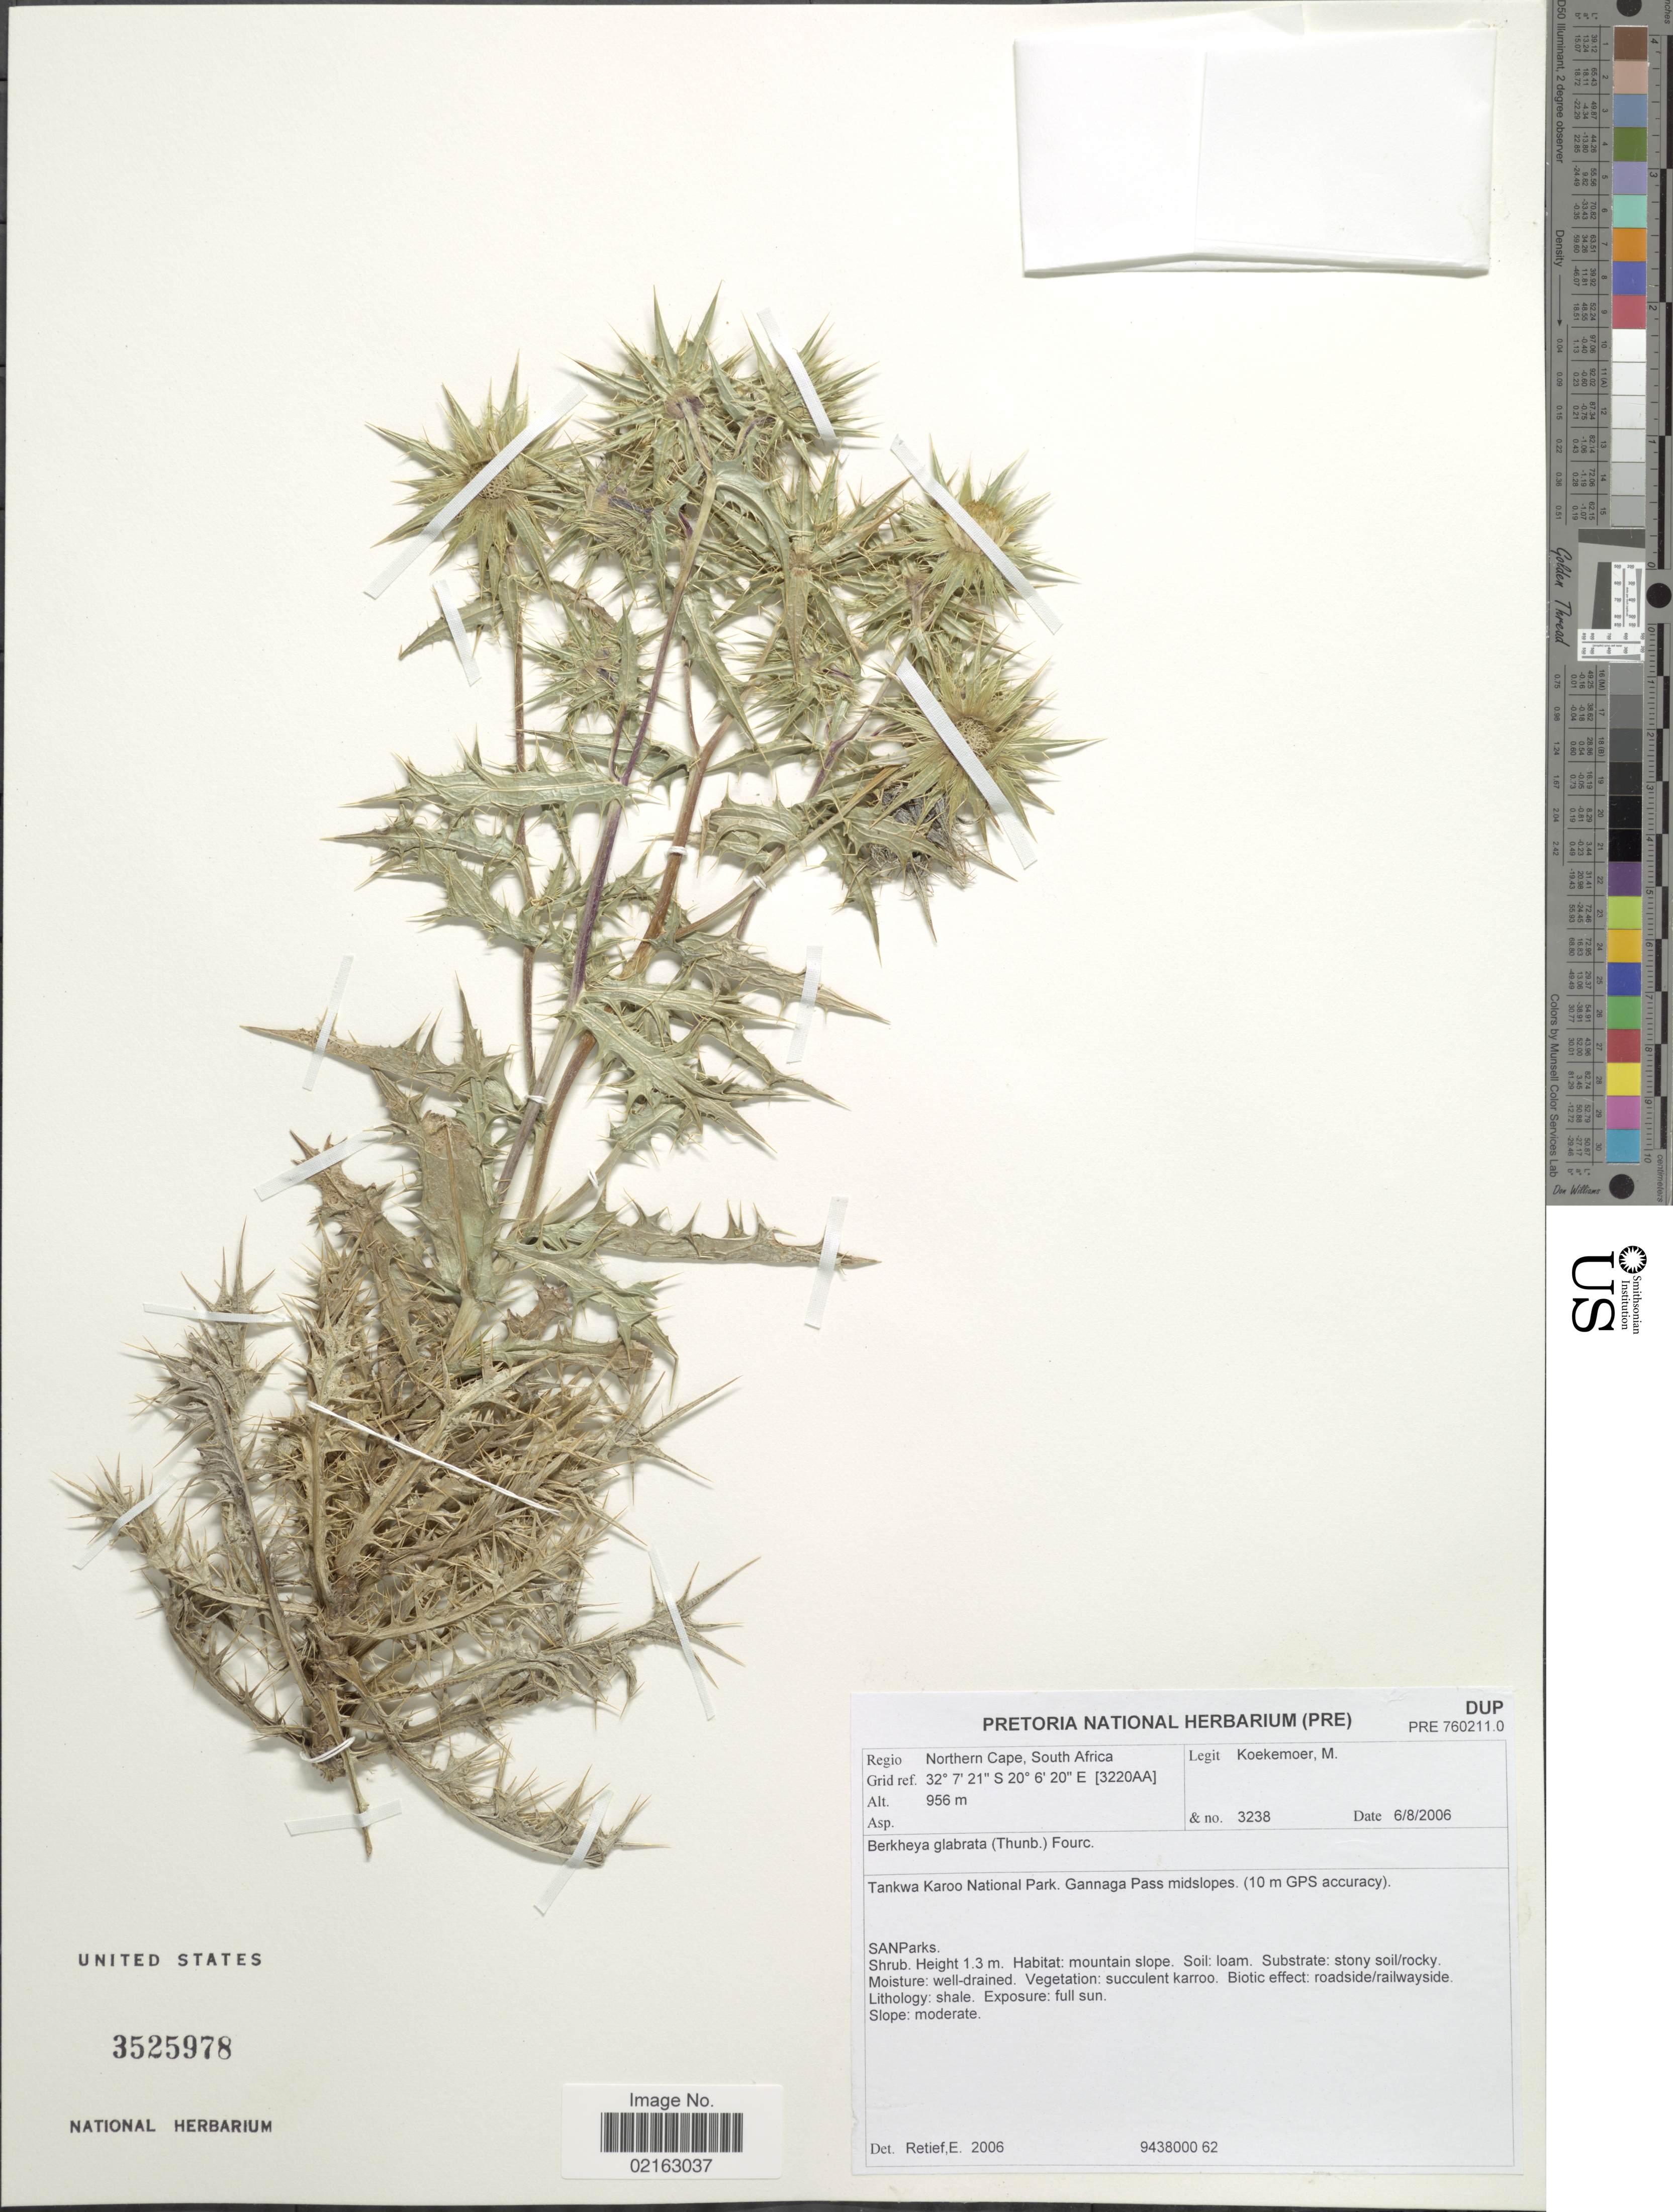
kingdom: Plantae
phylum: Tracheophyta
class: Magnoliopsida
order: Asterales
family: Asteraceae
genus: Berkheya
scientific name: Berkheya glabrata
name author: (Thunb.) Fourc.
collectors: M. Koekemoer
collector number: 3238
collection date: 2006-08-06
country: South Africa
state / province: Northern Cape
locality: Northern Cape, South Africa. Tankwa Karoo National Park. Gannaga Pass midslopes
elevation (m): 956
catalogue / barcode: US 3525978